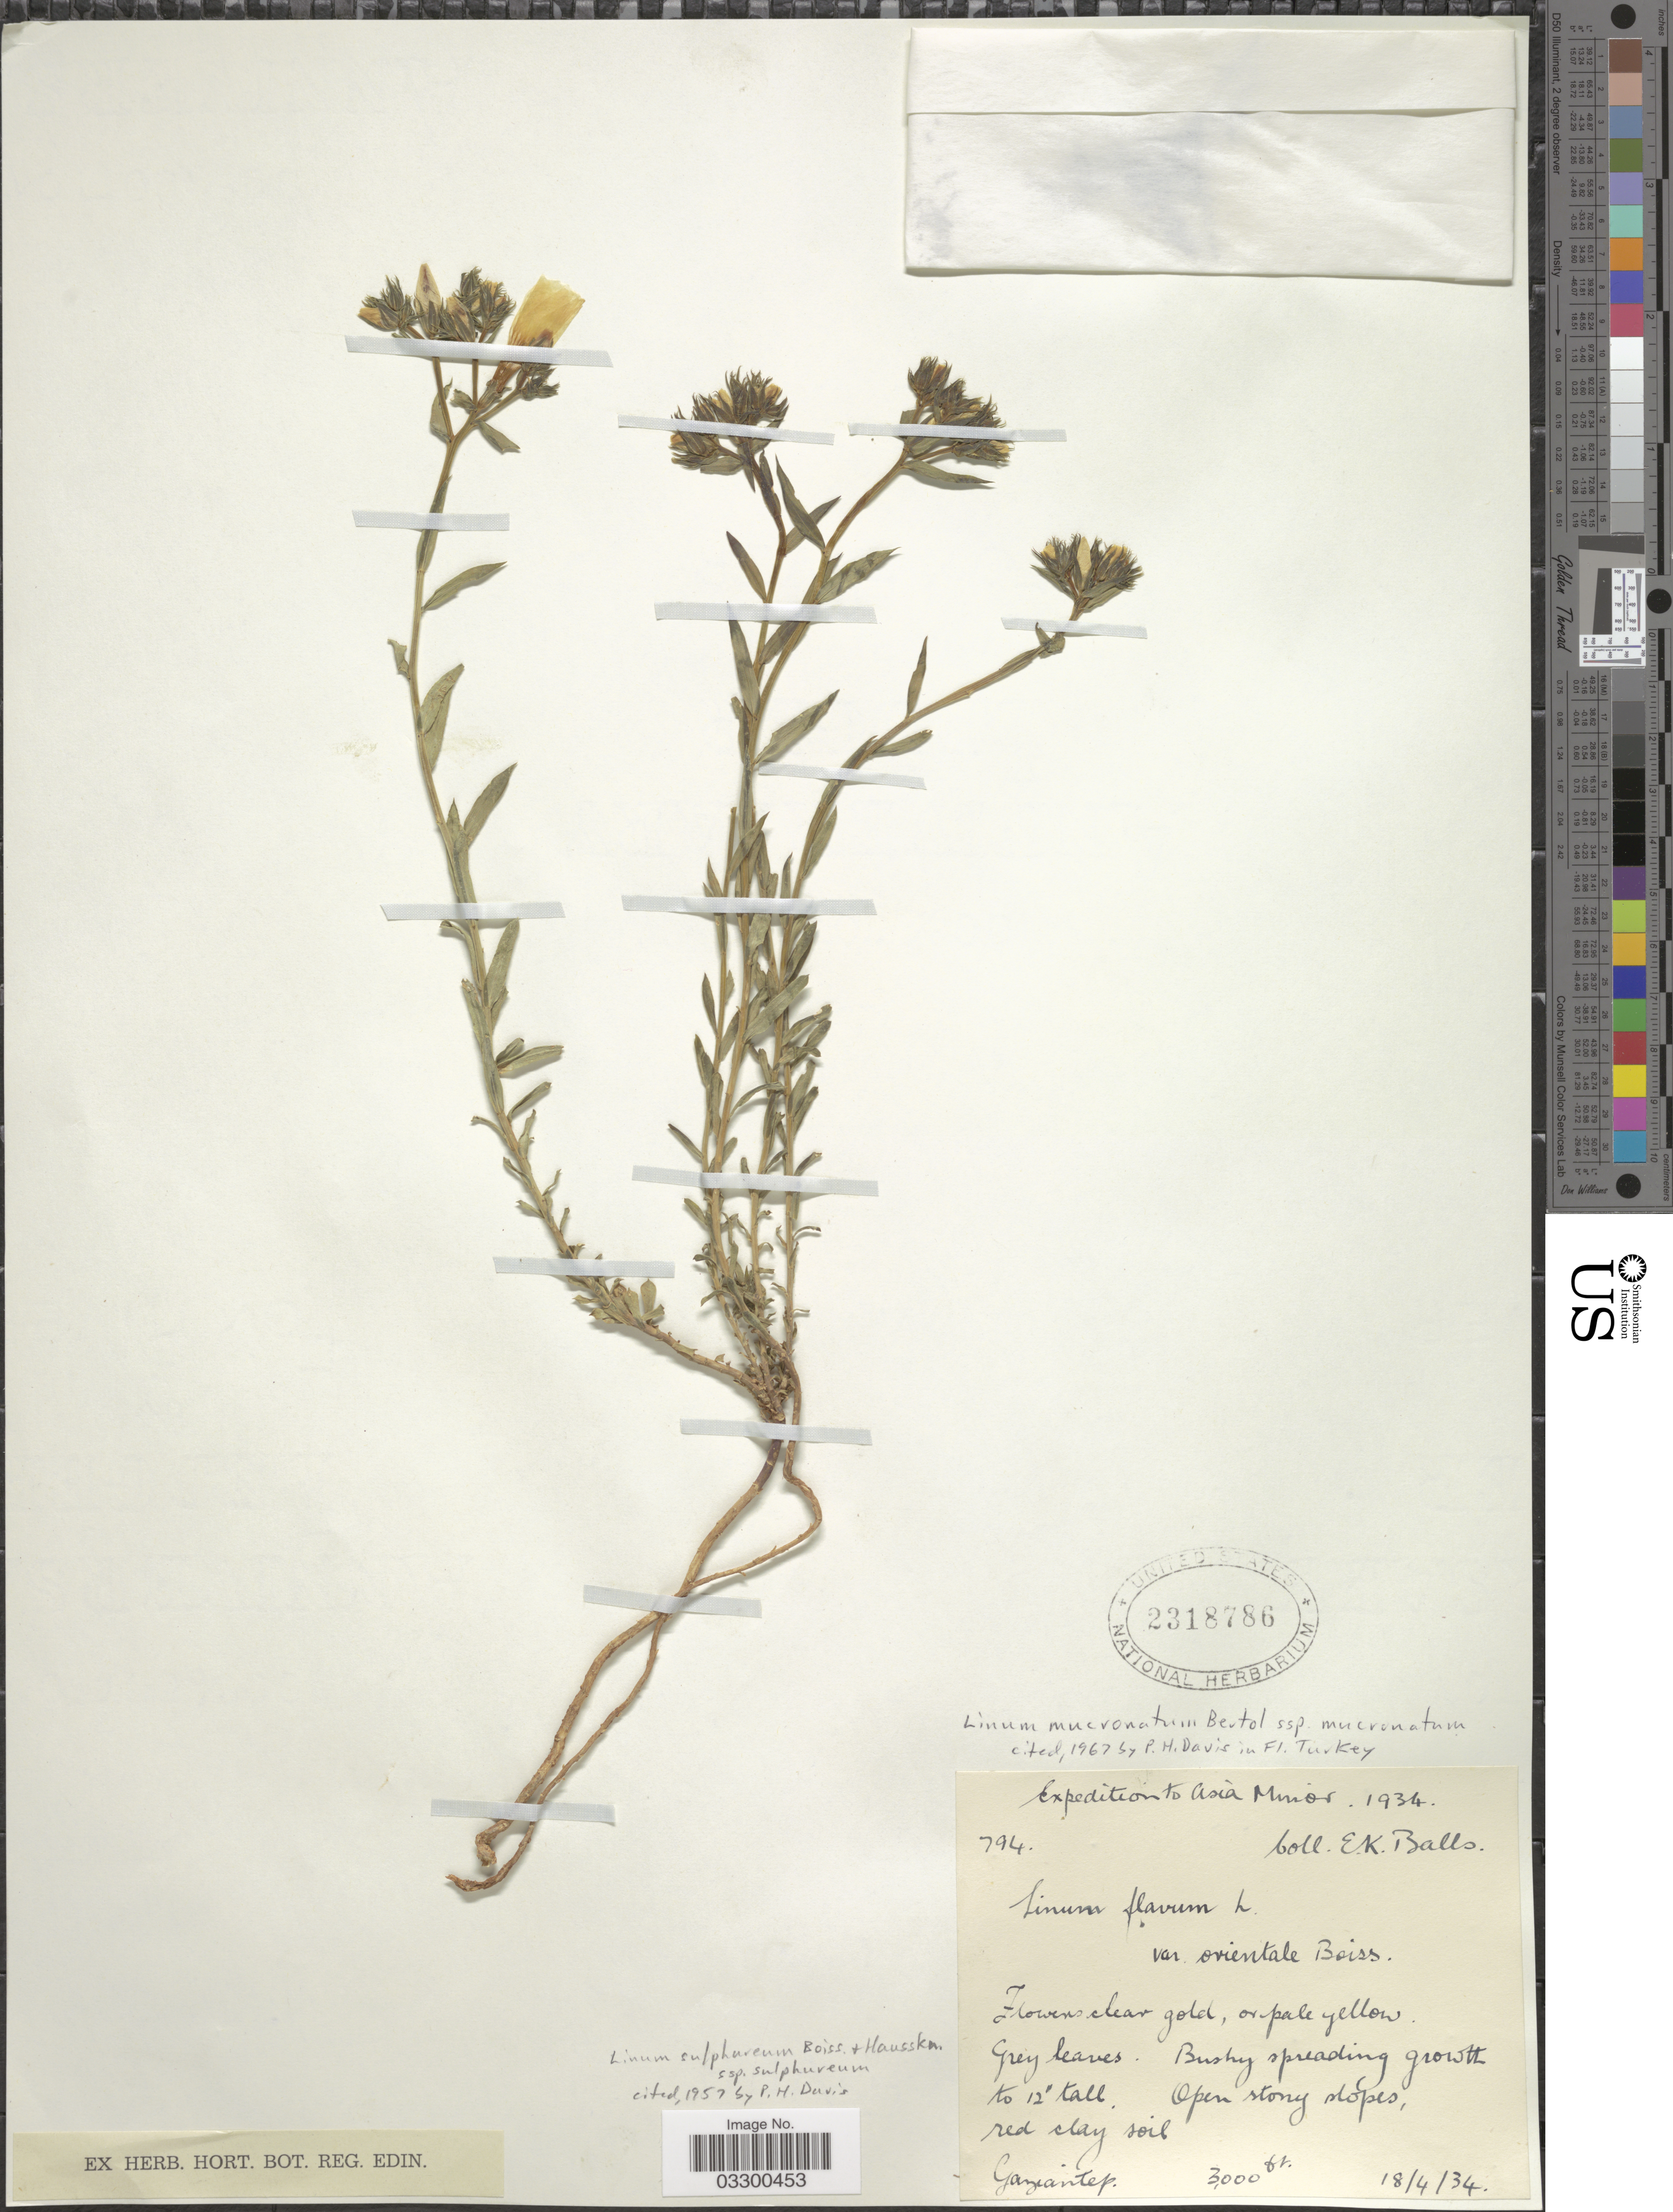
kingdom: Plantae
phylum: Tracheophyta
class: Magnoliopsida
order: Malpighiales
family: Linaceae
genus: Linum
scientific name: Linum mucronatum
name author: Bertol.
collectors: E. K. Balls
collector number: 794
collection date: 1934-04-18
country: Turkey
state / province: Gaziantep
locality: Asia Minor.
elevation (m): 914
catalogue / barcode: US 2318786